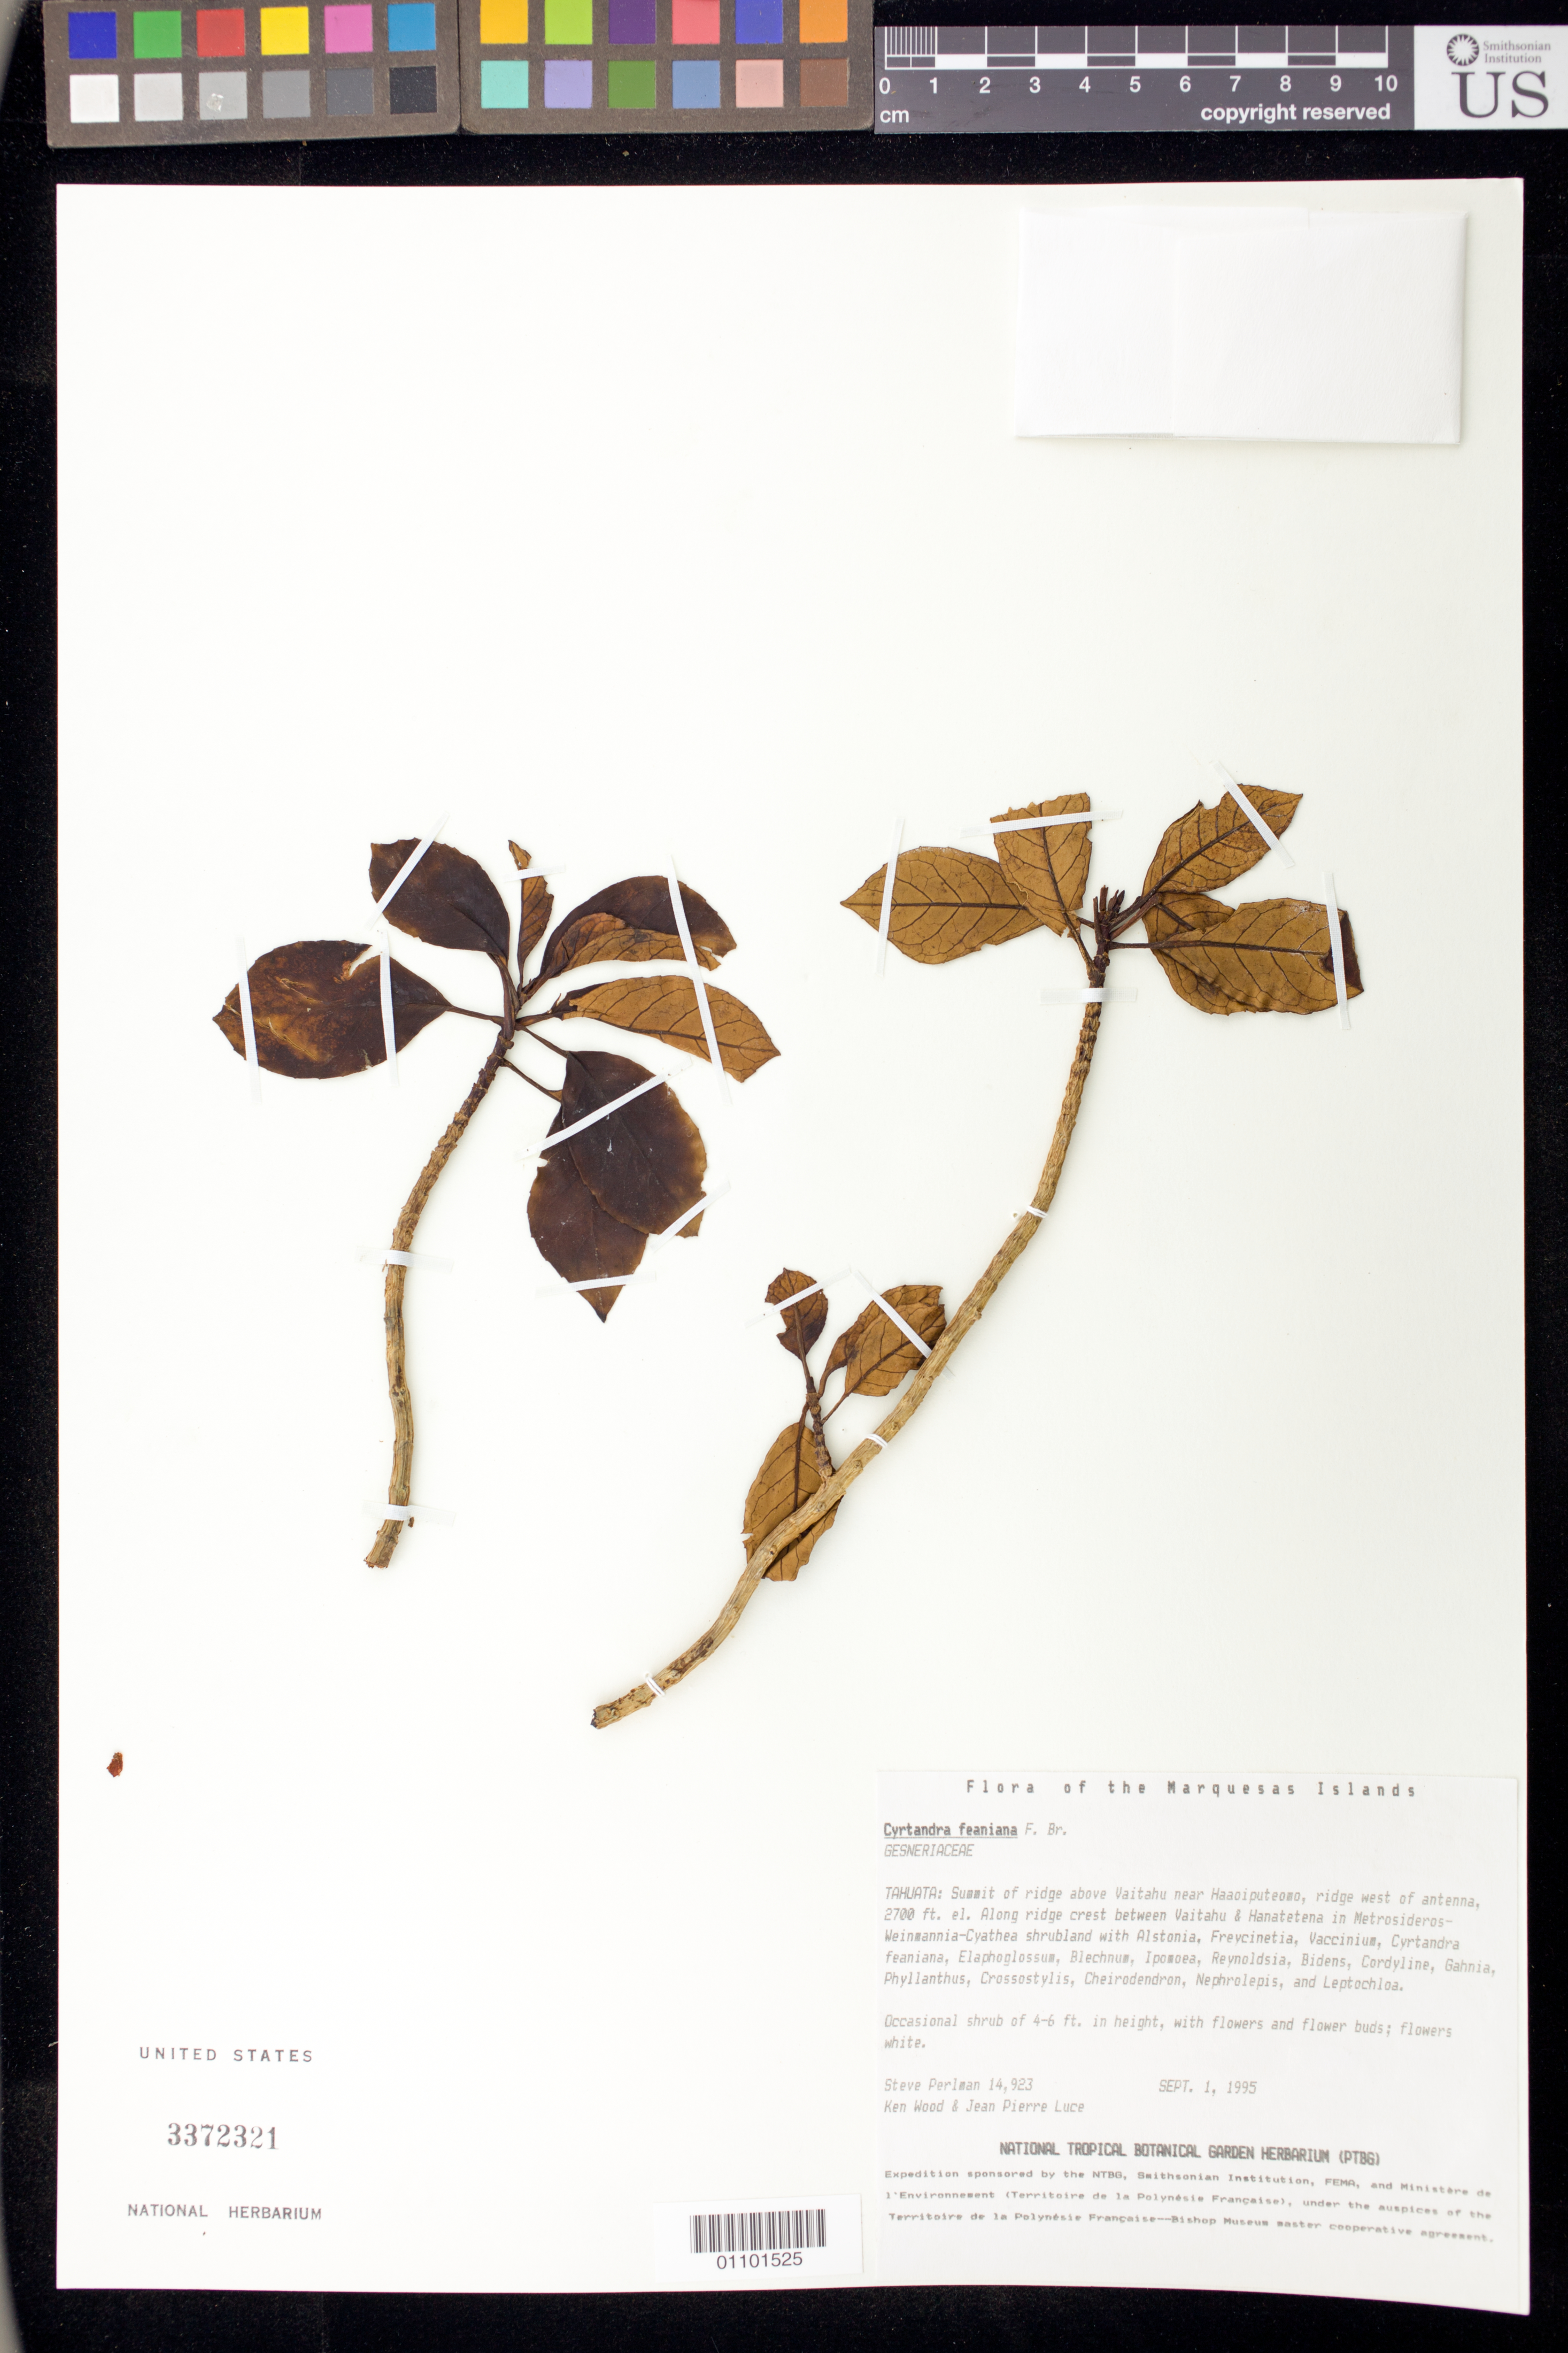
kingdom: Plantae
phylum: Tracheophyta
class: Magnoliopsida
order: Lamiales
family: Gesneriaceae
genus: Cyrtandra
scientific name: Cyrtandra feaniana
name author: F. Br.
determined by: Wagner, W. L., (BOT), Smithsonian Institution - National Museum of Natural History (UNITED STATES)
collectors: S. P. Perlman, K. R. Wood & J. Luce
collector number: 14923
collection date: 1995-09-01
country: French Polynesia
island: Tahuata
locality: Summit of ridge above Vaitahu, near Haaoiputeomo, on ridge near antenna, along ridge crest between Vaitahu & Hanatetena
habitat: In Metrosideros - Weinmannia - Cyathea shrubland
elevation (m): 823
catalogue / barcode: US 3372321